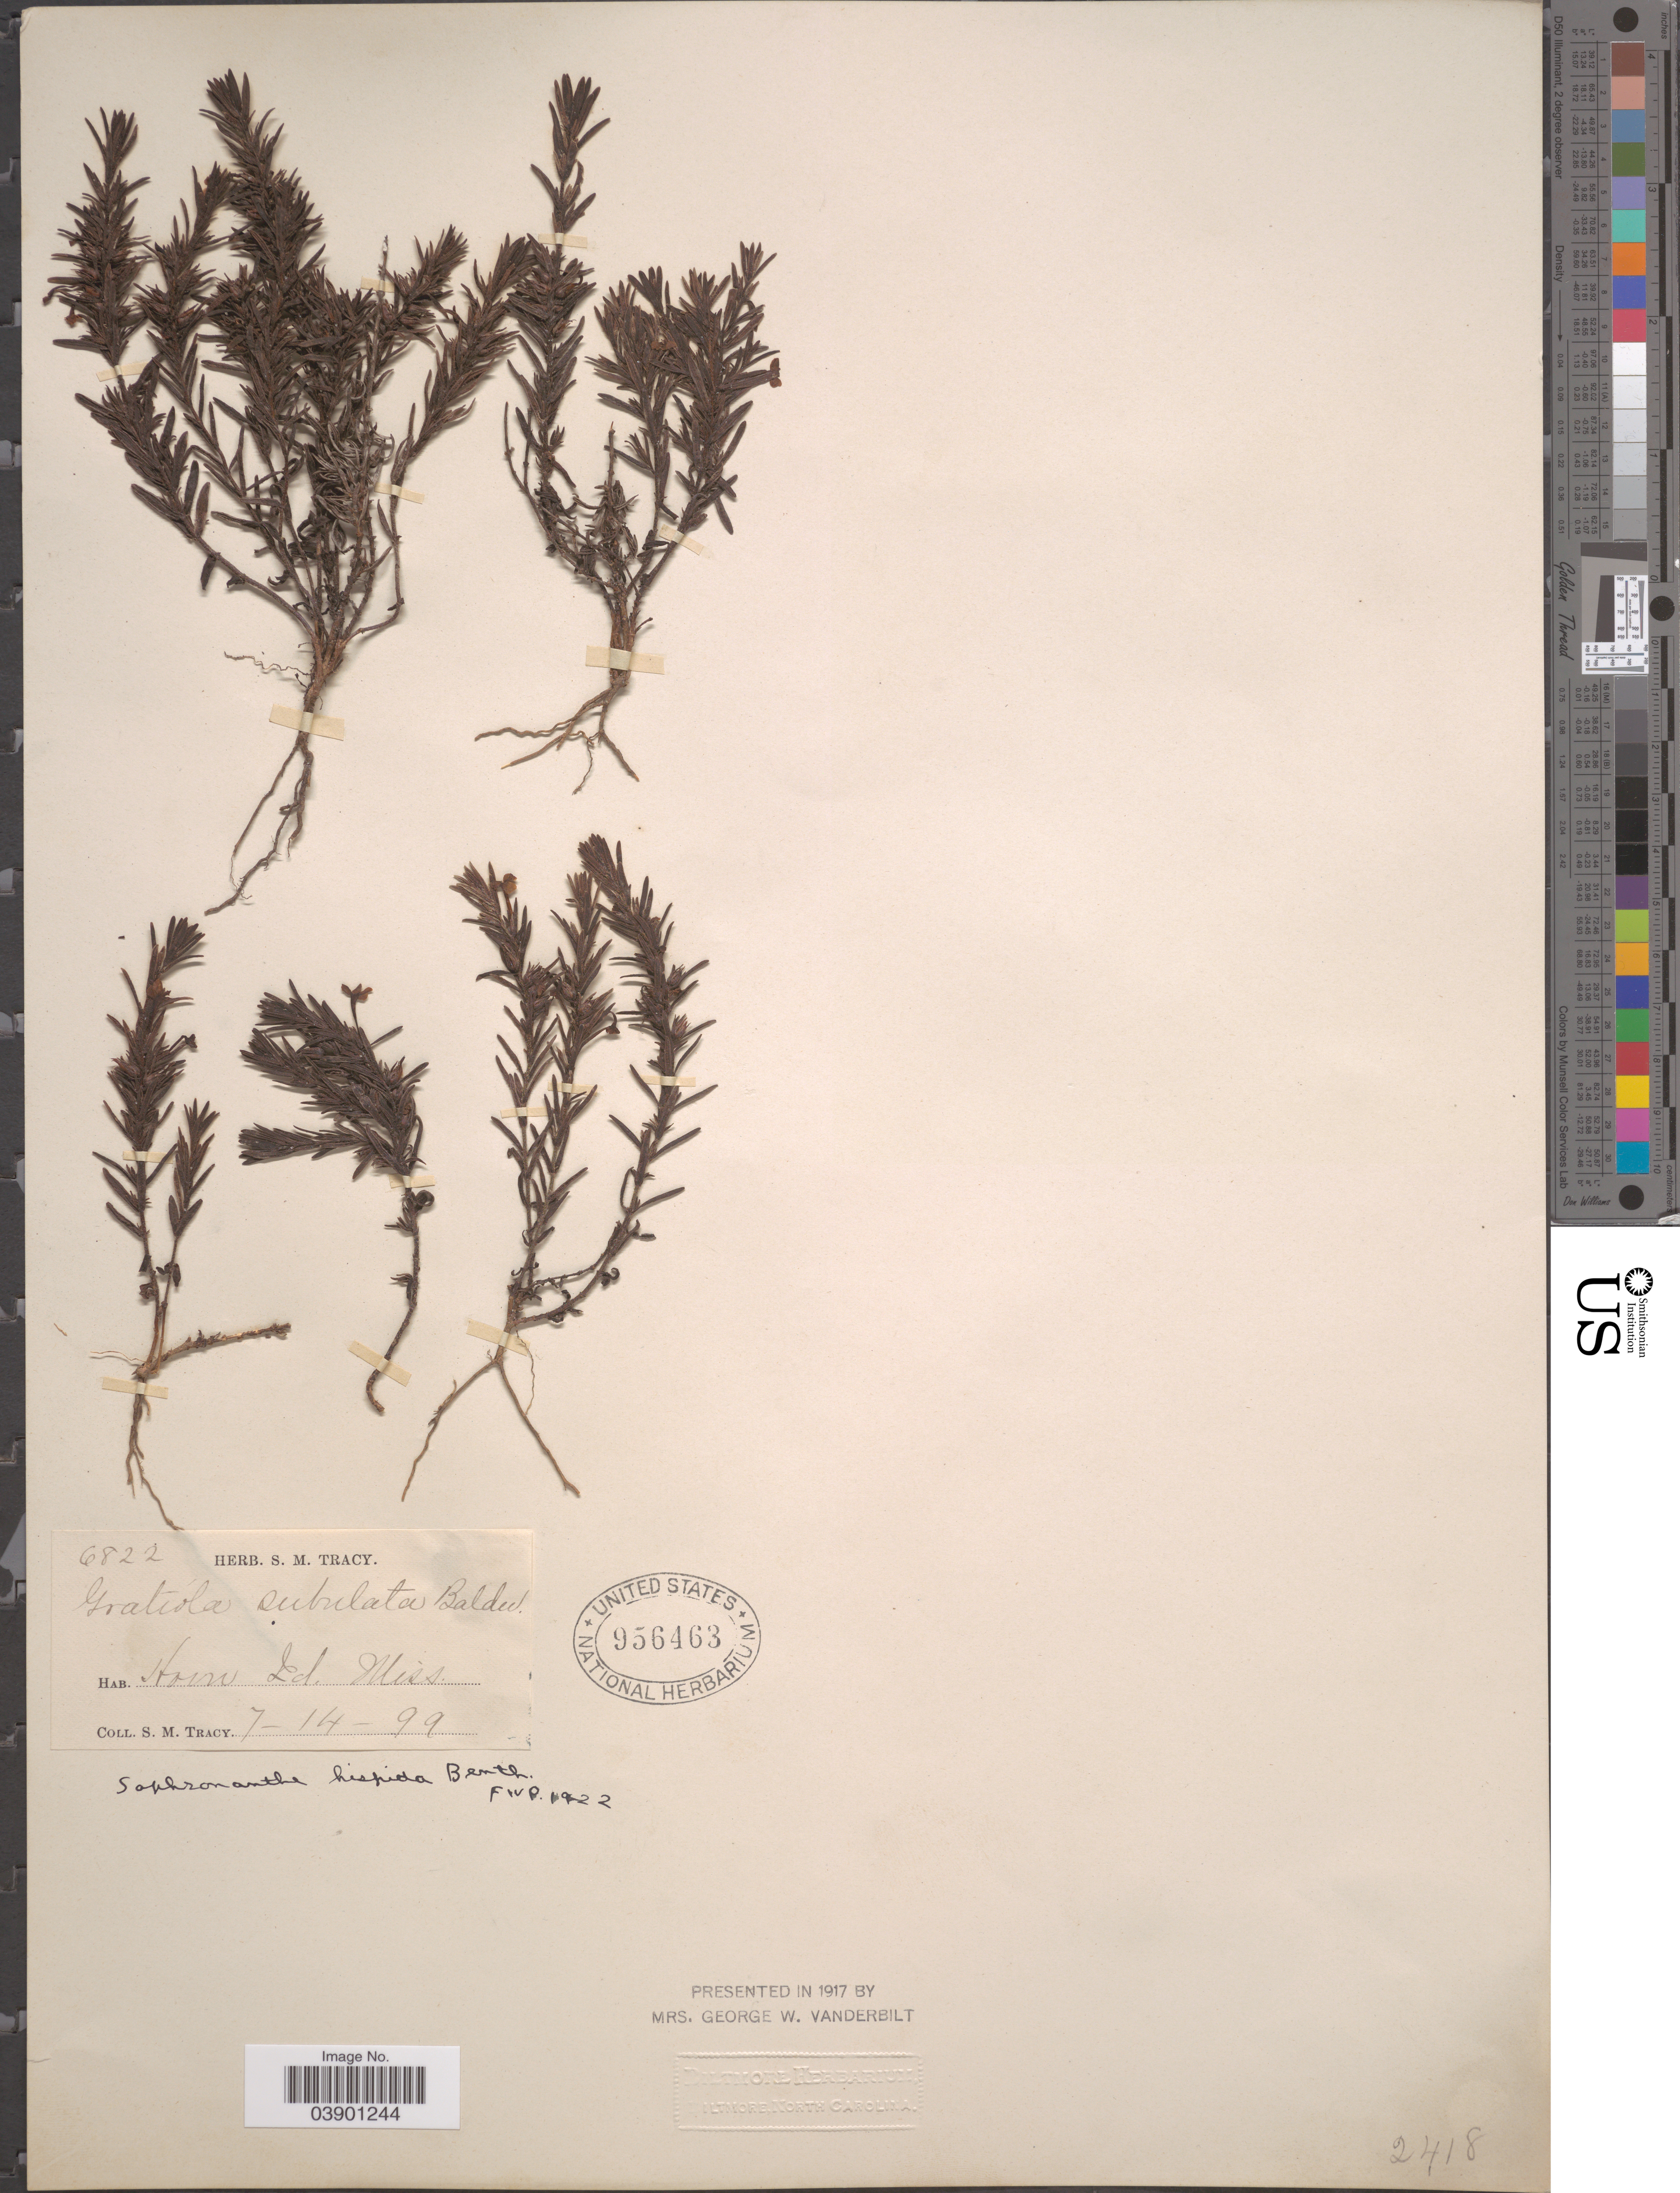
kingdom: Plantae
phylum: Tracheophyta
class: Magnoliopsida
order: Lamiales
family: Plantaginaceae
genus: Sophronanthe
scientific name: Sophronanthe hispida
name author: Benth. ex Lindl.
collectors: S. M. Tracy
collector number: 6822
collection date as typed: Transcribed d/m/y: 14/7/99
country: United States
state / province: Mississippi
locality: Horn Id.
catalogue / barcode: US 956463